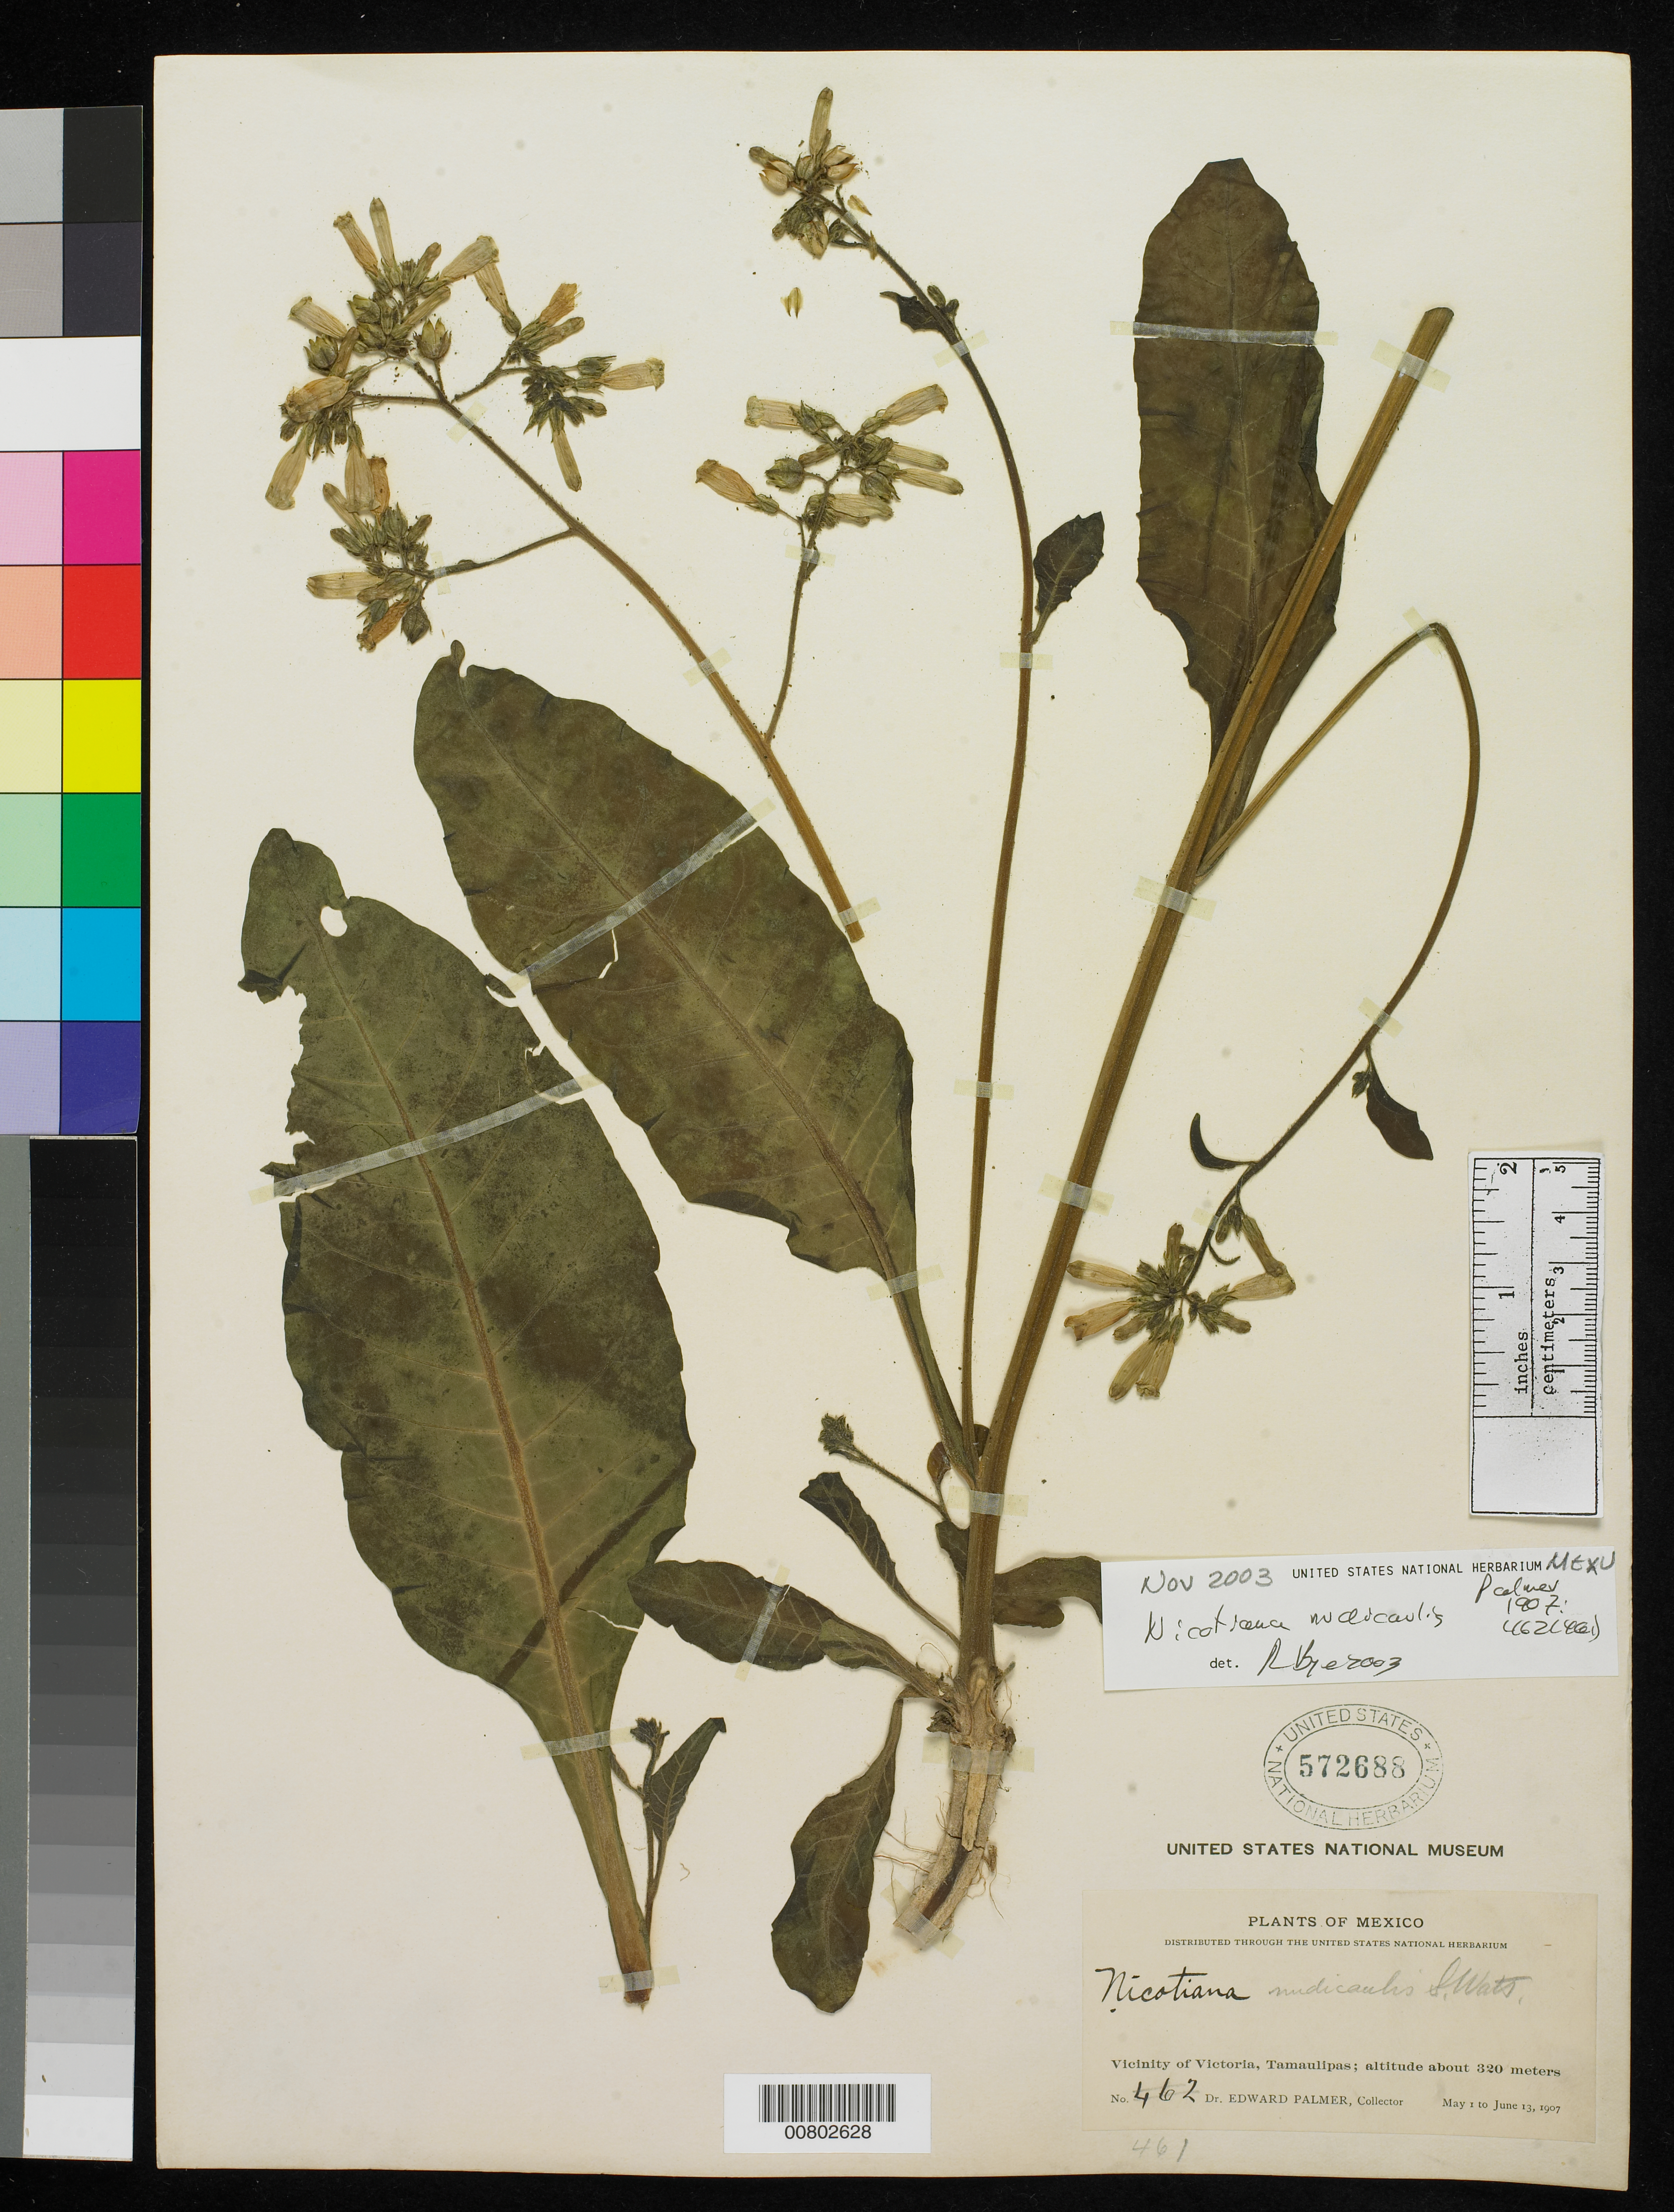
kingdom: Plantae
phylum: Tracheophyta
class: Magnoliopsida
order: Solanales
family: Solanaceae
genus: Nicotiana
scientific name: Nicotiana nudicaulis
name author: S. Watson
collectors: E. Palmer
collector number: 462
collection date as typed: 01 May 1907 to 13 Jun 1907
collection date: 1907-05-01/1907-06-13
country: Mexico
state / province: Tamaulipas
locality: Vicinity of Victoria.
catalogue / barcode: US 572688